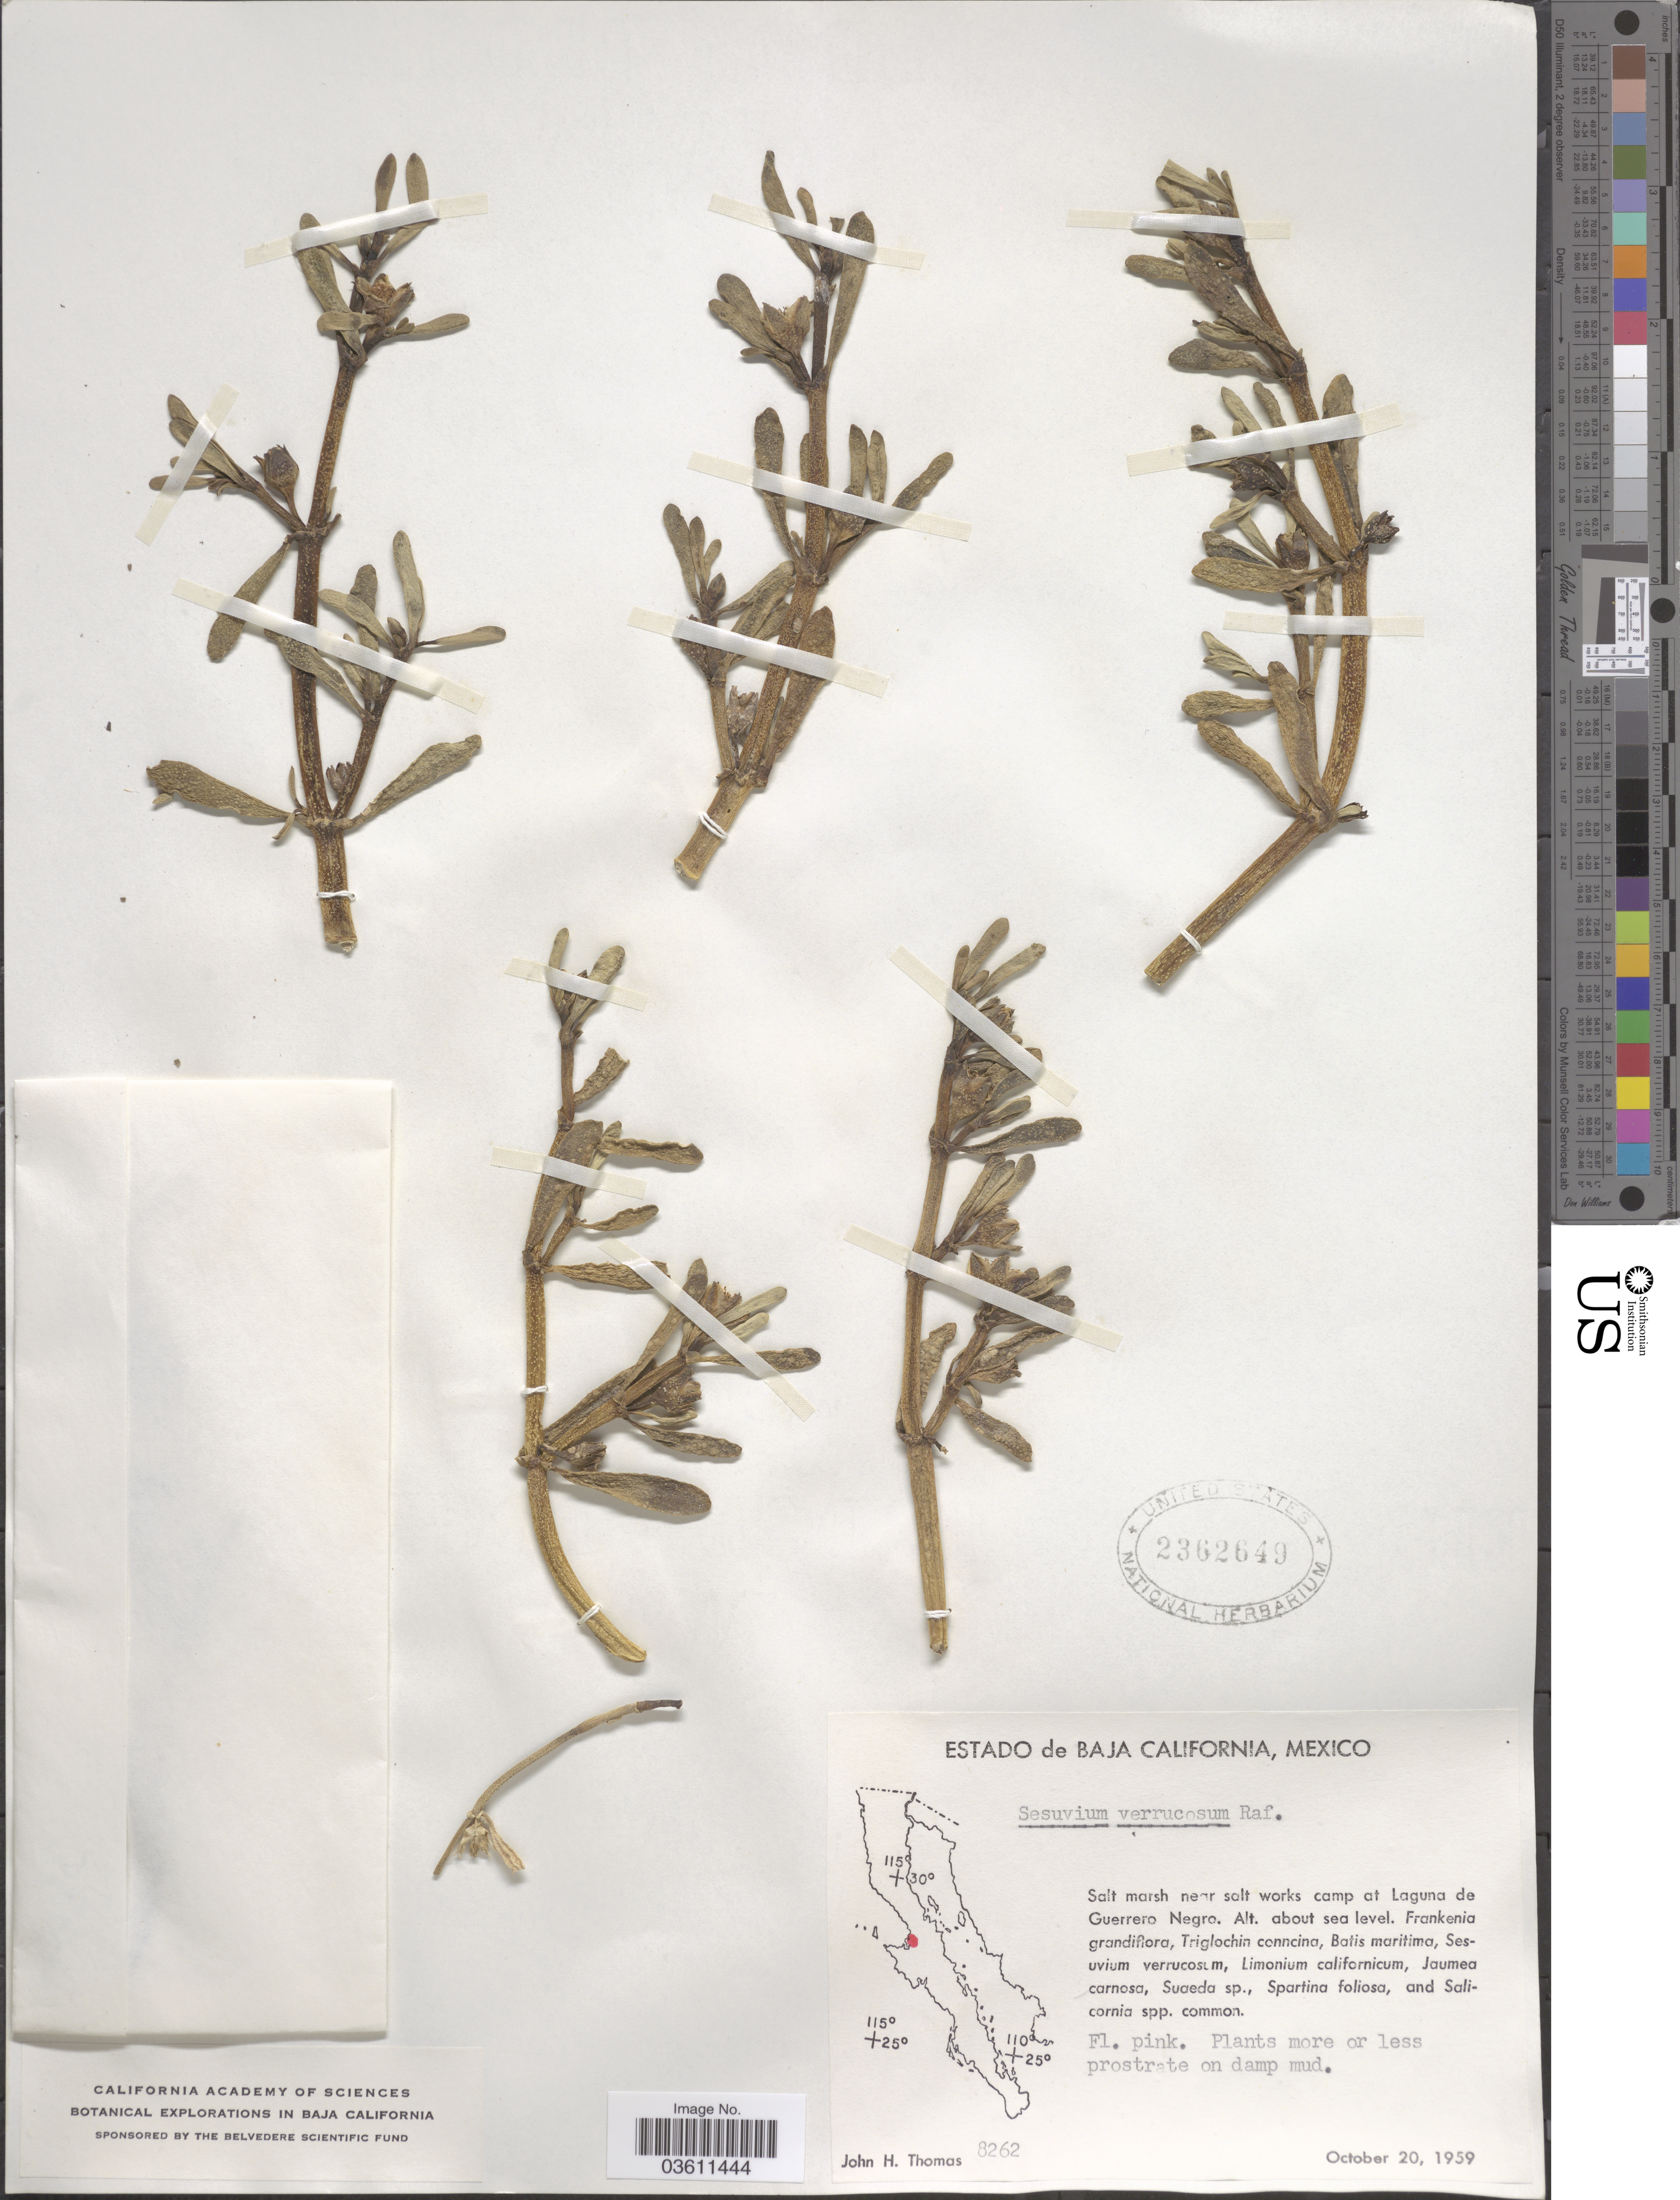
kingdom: Plantae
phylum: Tracheophyta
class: Magnoliopsida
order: Caryophyllales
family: Aizoaceae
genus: Sesuvium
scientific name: Sesuvium revolutifolium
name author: Ortega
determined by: Strong, Mark T., (BOT), Smithsonian Institution - National Museum of Natural History (UNITED STATES)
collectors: J. H. Thomas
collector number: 8262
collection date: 1959-10-20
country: Mexico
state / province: Baja California Sur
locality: Salt marsh near salt works camp at Laguna de Guerrero Negro.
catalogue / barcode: US 2362649